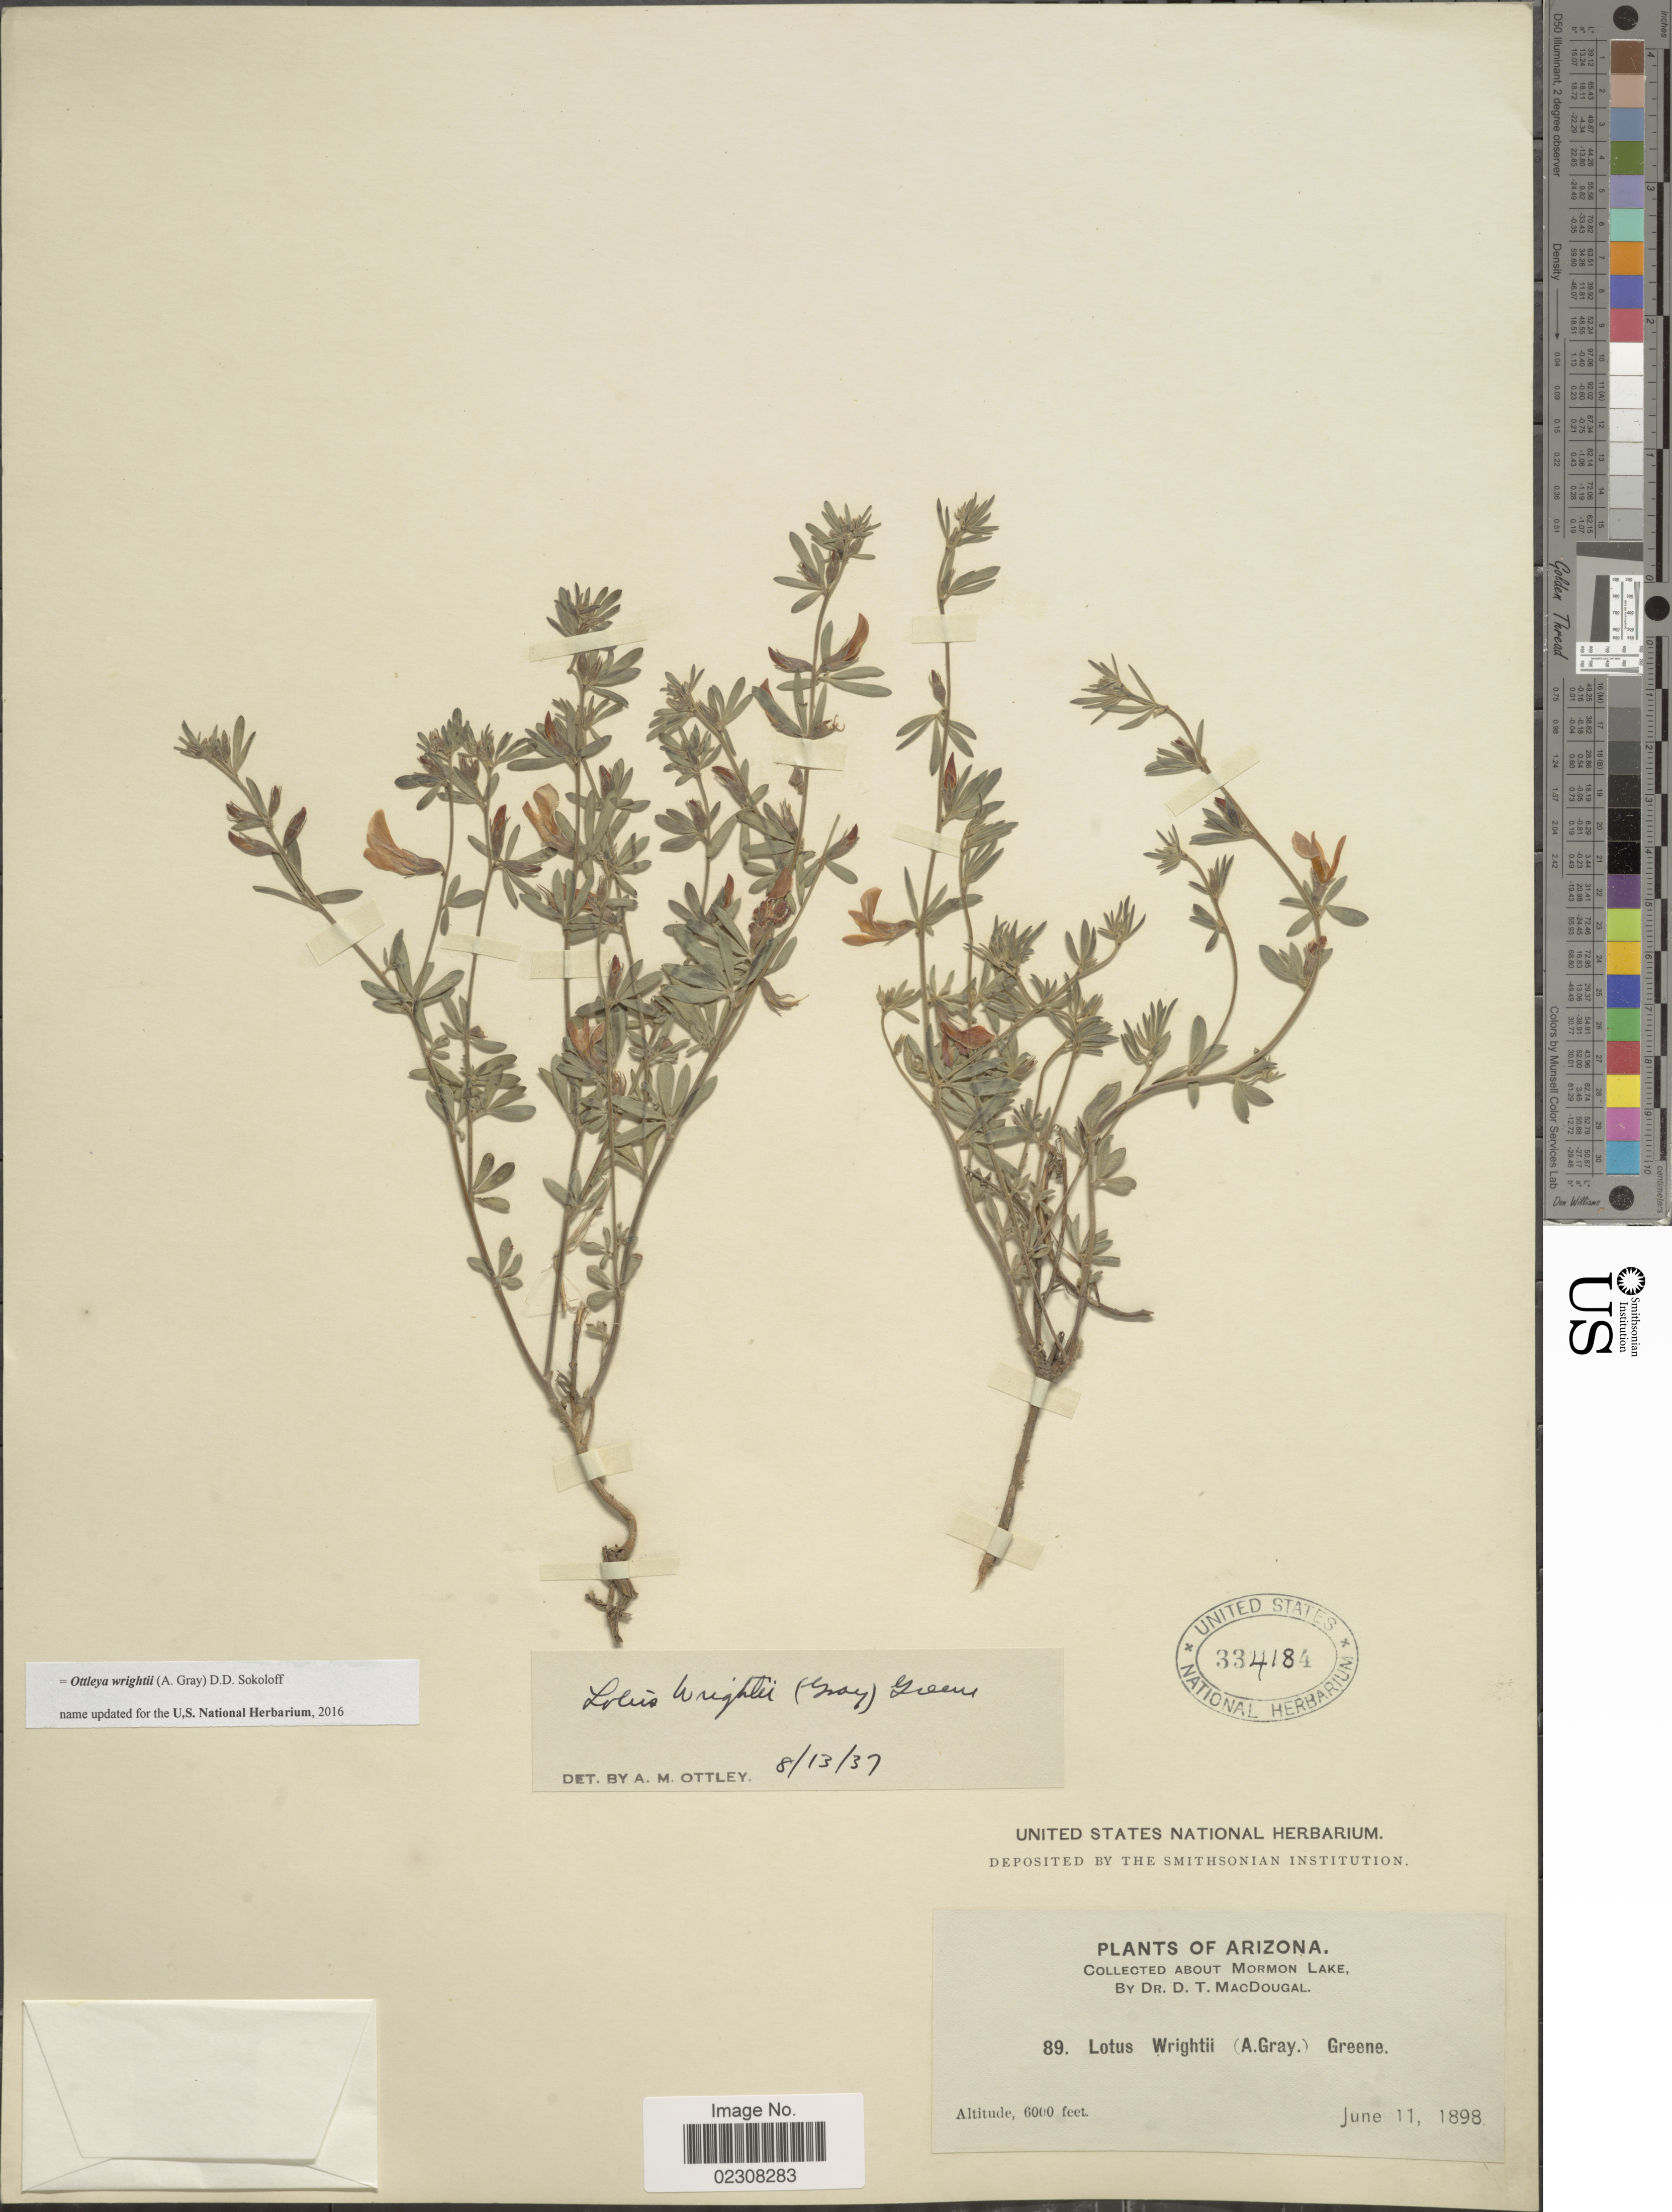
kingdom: Plantae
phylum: Tracheophyta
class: Magnoliopsida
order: Fabales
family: Fabaceae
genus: Ottleya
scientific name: Ottleya wrightii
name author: (A. Gray) D.D. Sokoloff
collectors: D. T. MacDougal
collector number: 89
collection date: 1898-06-11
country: United States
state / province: Arizona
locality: Mormon Lake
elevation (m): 1829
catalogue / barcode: US 334184